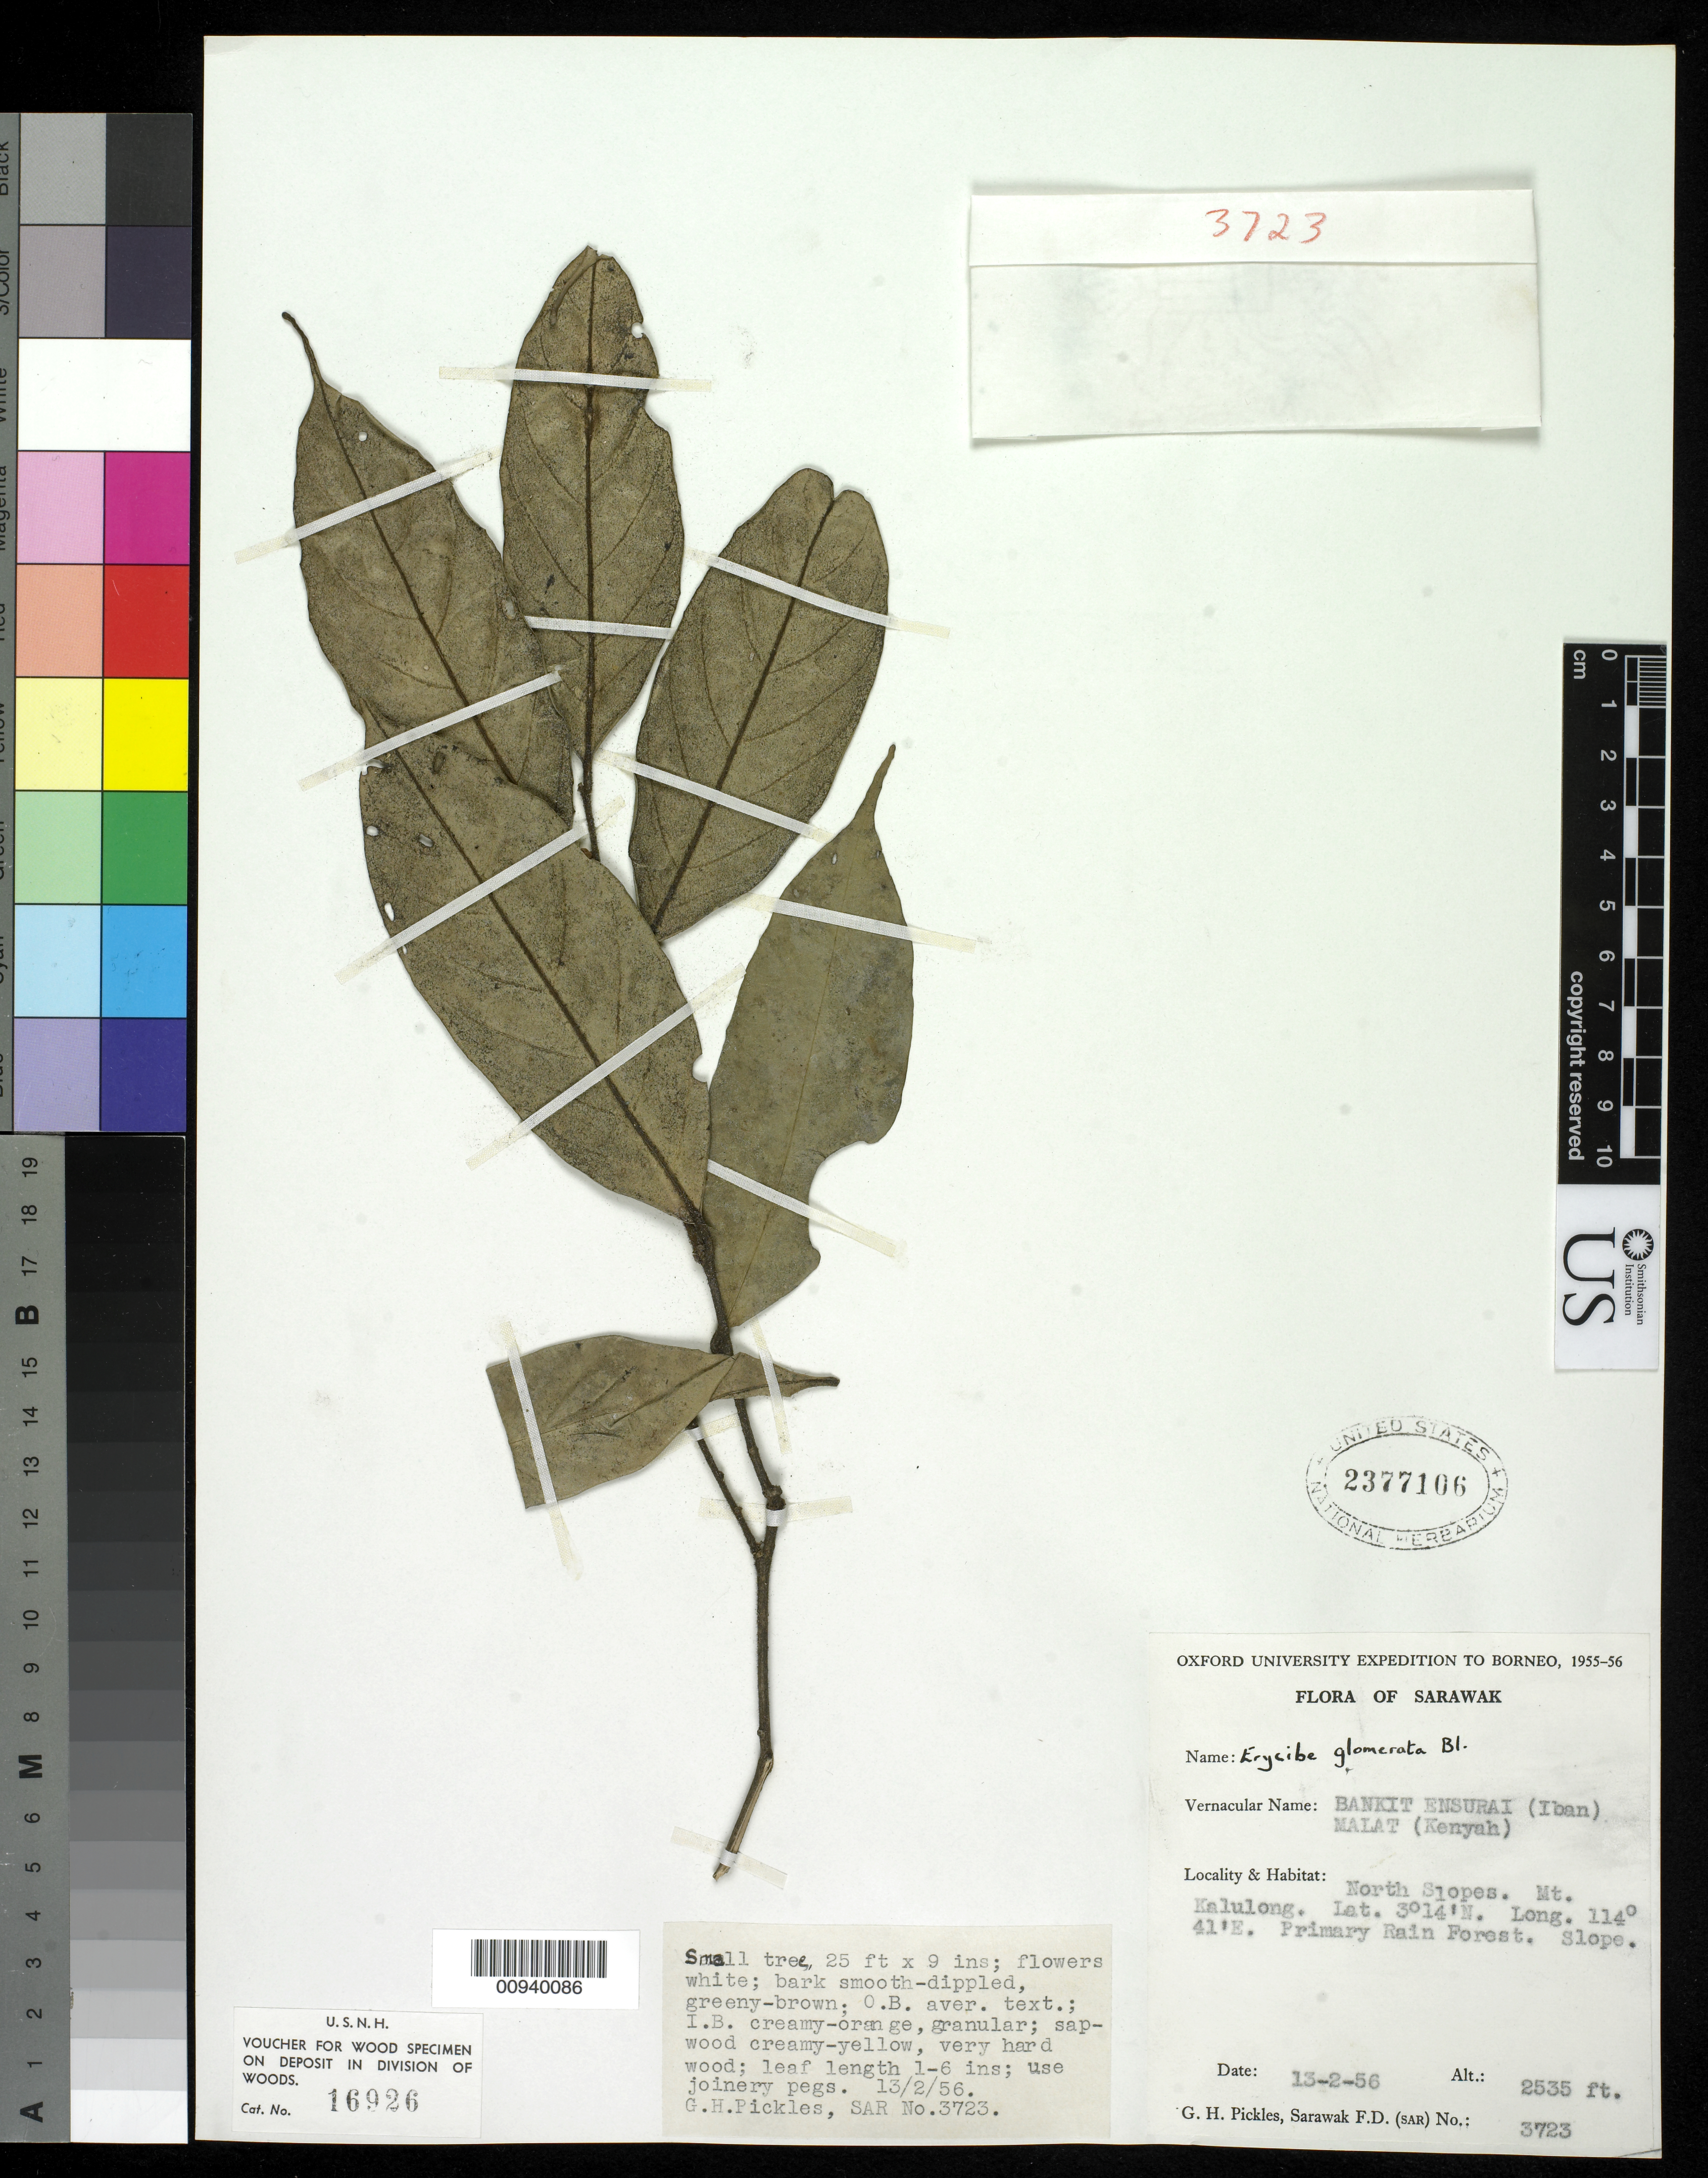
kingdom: Plantae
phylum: Tracheophyta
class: Magnoliopsida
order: Solanales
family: Convolvulaceae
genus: Erycibe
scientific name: Erycibe glomerata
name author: Blume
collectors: G. Pickles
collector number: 3723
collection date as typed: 13 Feb 1956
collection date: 1956-02-13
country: Malaysia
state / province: Sarawak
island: Borneo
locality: North slopes. Mt. Kalulong.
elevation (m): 773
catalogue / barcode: US 2377106